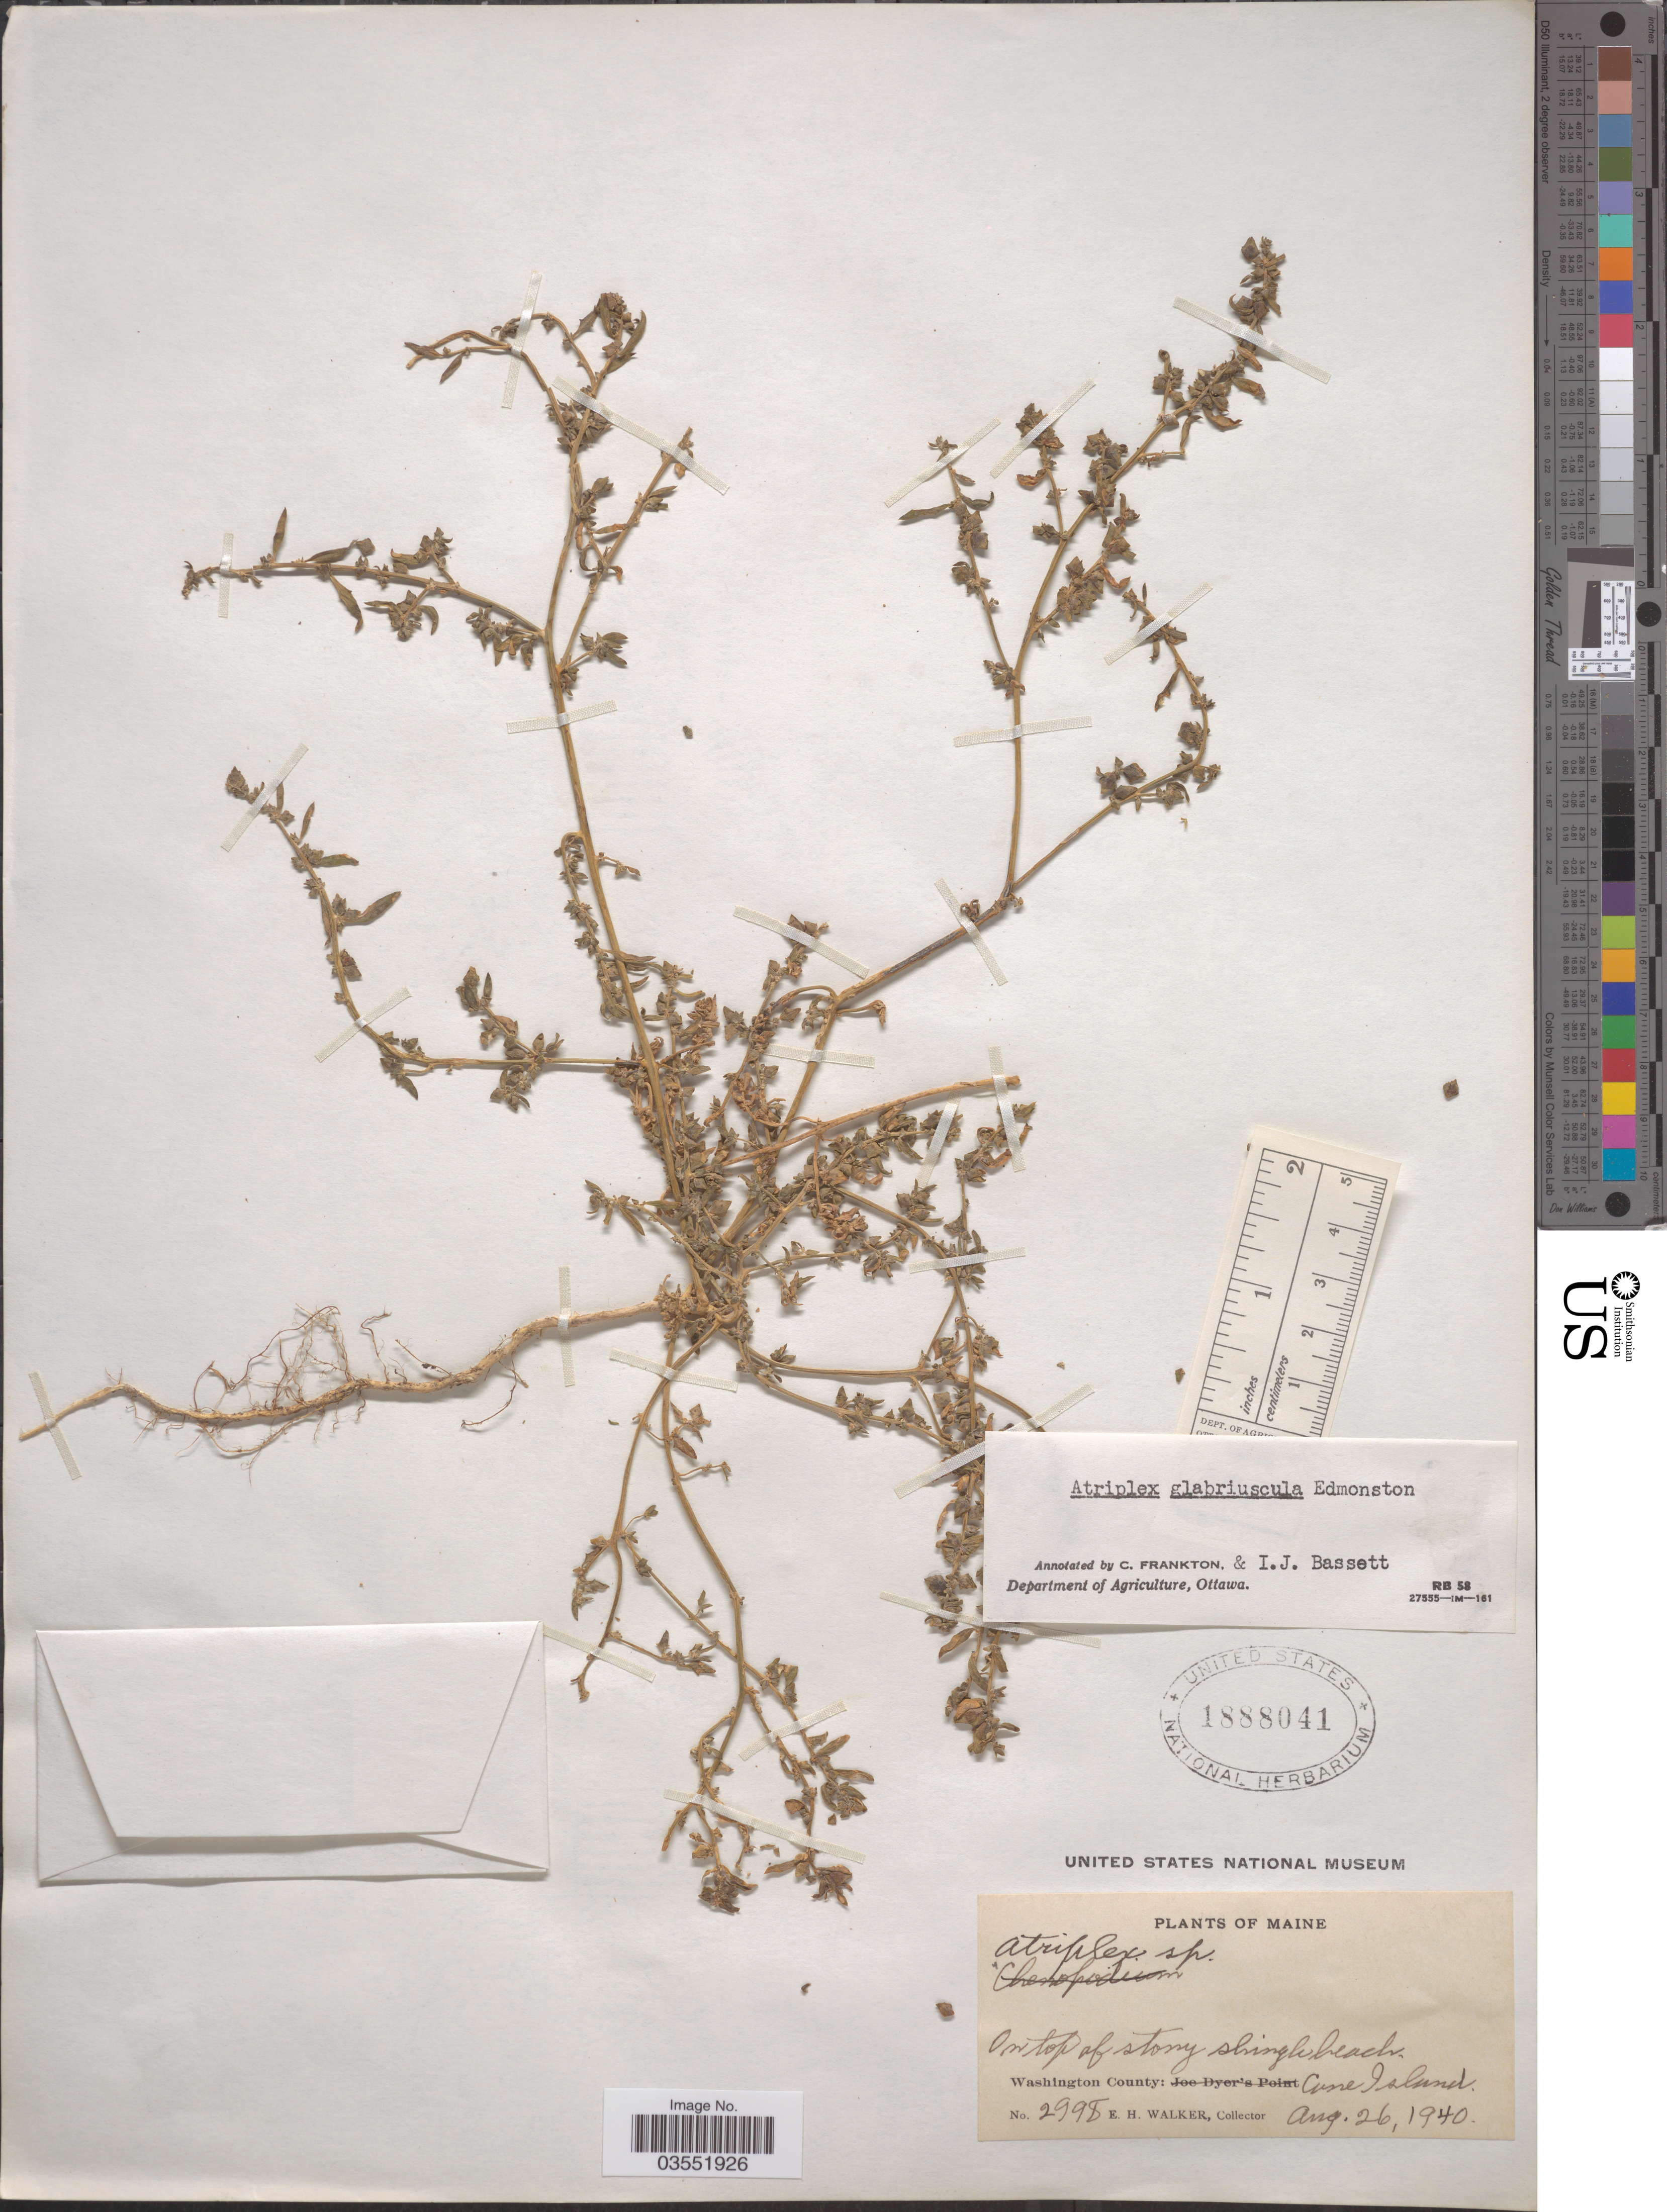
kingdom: Plantae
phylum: Tracheophyta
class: Magnoliopsida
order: Caryophyllales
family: Amaranthaceae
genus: Atriplex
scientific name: Atriplex glabriuscula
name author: Edmondston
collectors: E. H. Walker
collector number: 2998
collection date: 1940-08-26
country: United States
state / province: Maine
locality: On top of stony shingle beach. Washington County: Cune Island.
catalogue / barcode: US 1888041